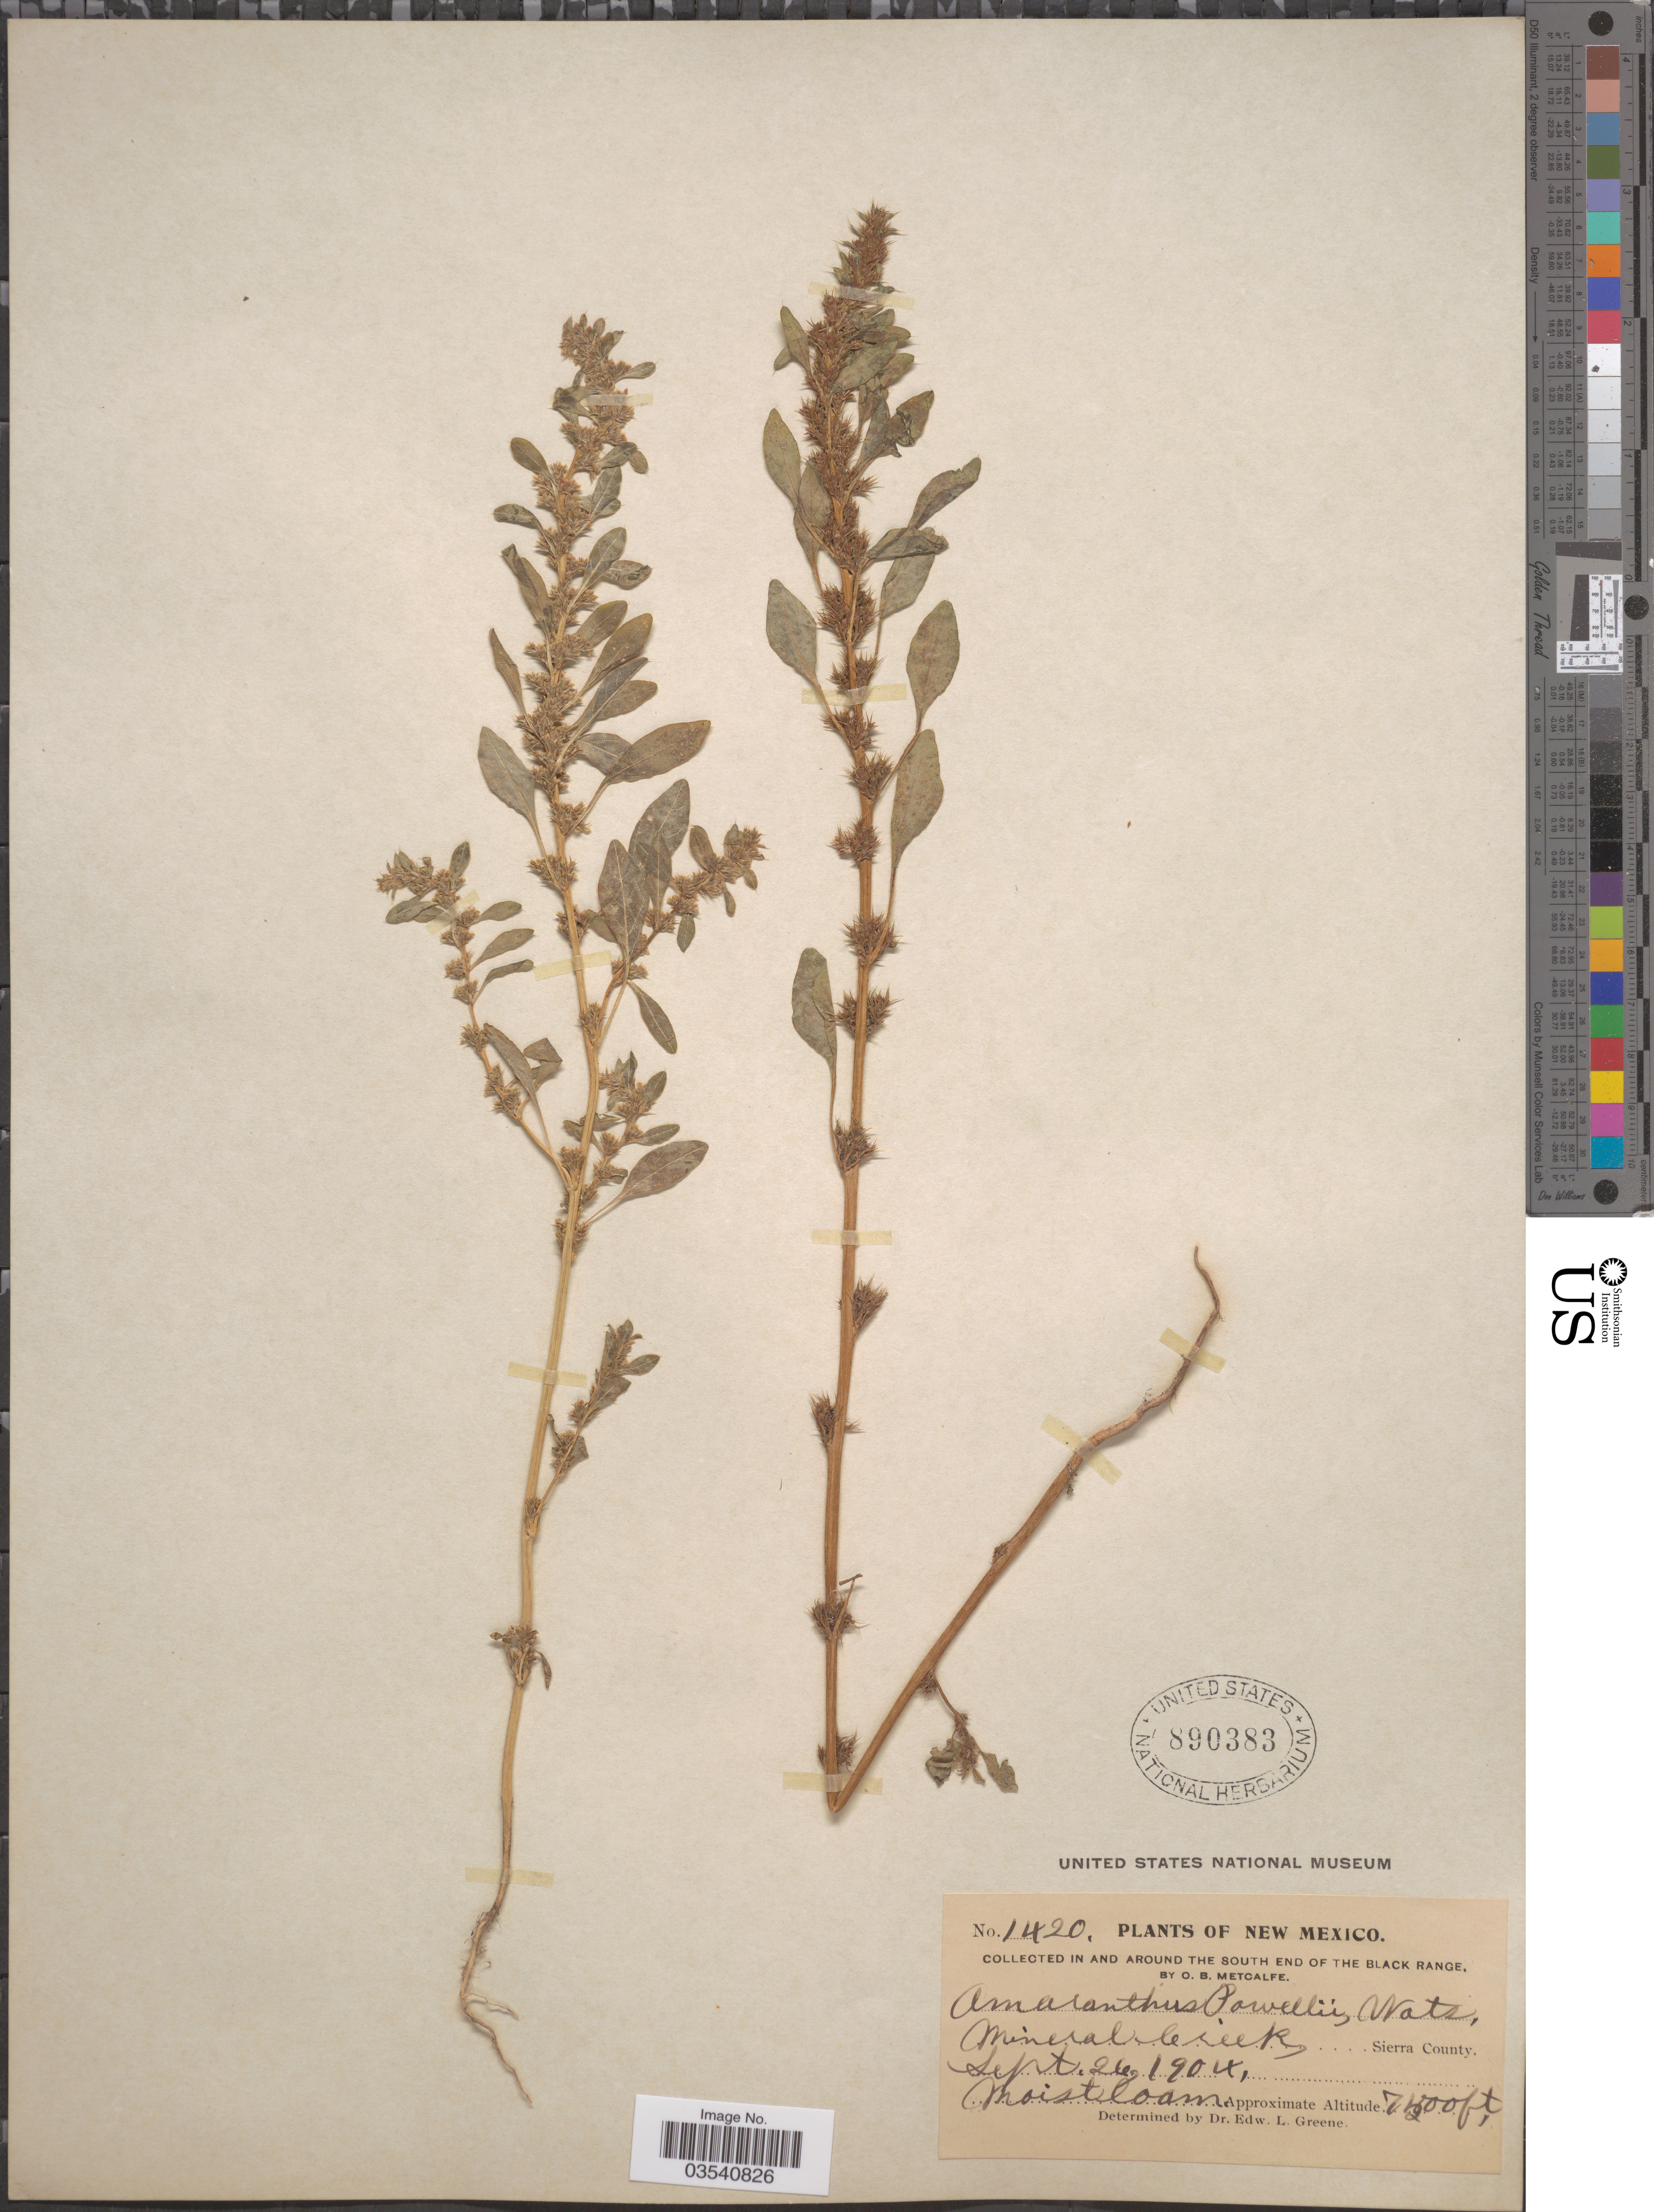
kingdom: Plantae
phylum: Tracheophyta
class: Magnoliopsida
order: Caryophyllales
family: Amaranthaceae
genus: Amaranthus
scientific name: Amaranthus pringlei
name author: S. Watson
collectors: O. B. Metcalfe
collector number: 1420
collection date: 1904-09-26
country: United States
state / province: New Mexico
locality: In and around the south end of The Black Range. Mineral Creek, Sierra County.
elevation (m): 2286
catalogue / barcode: US 890383